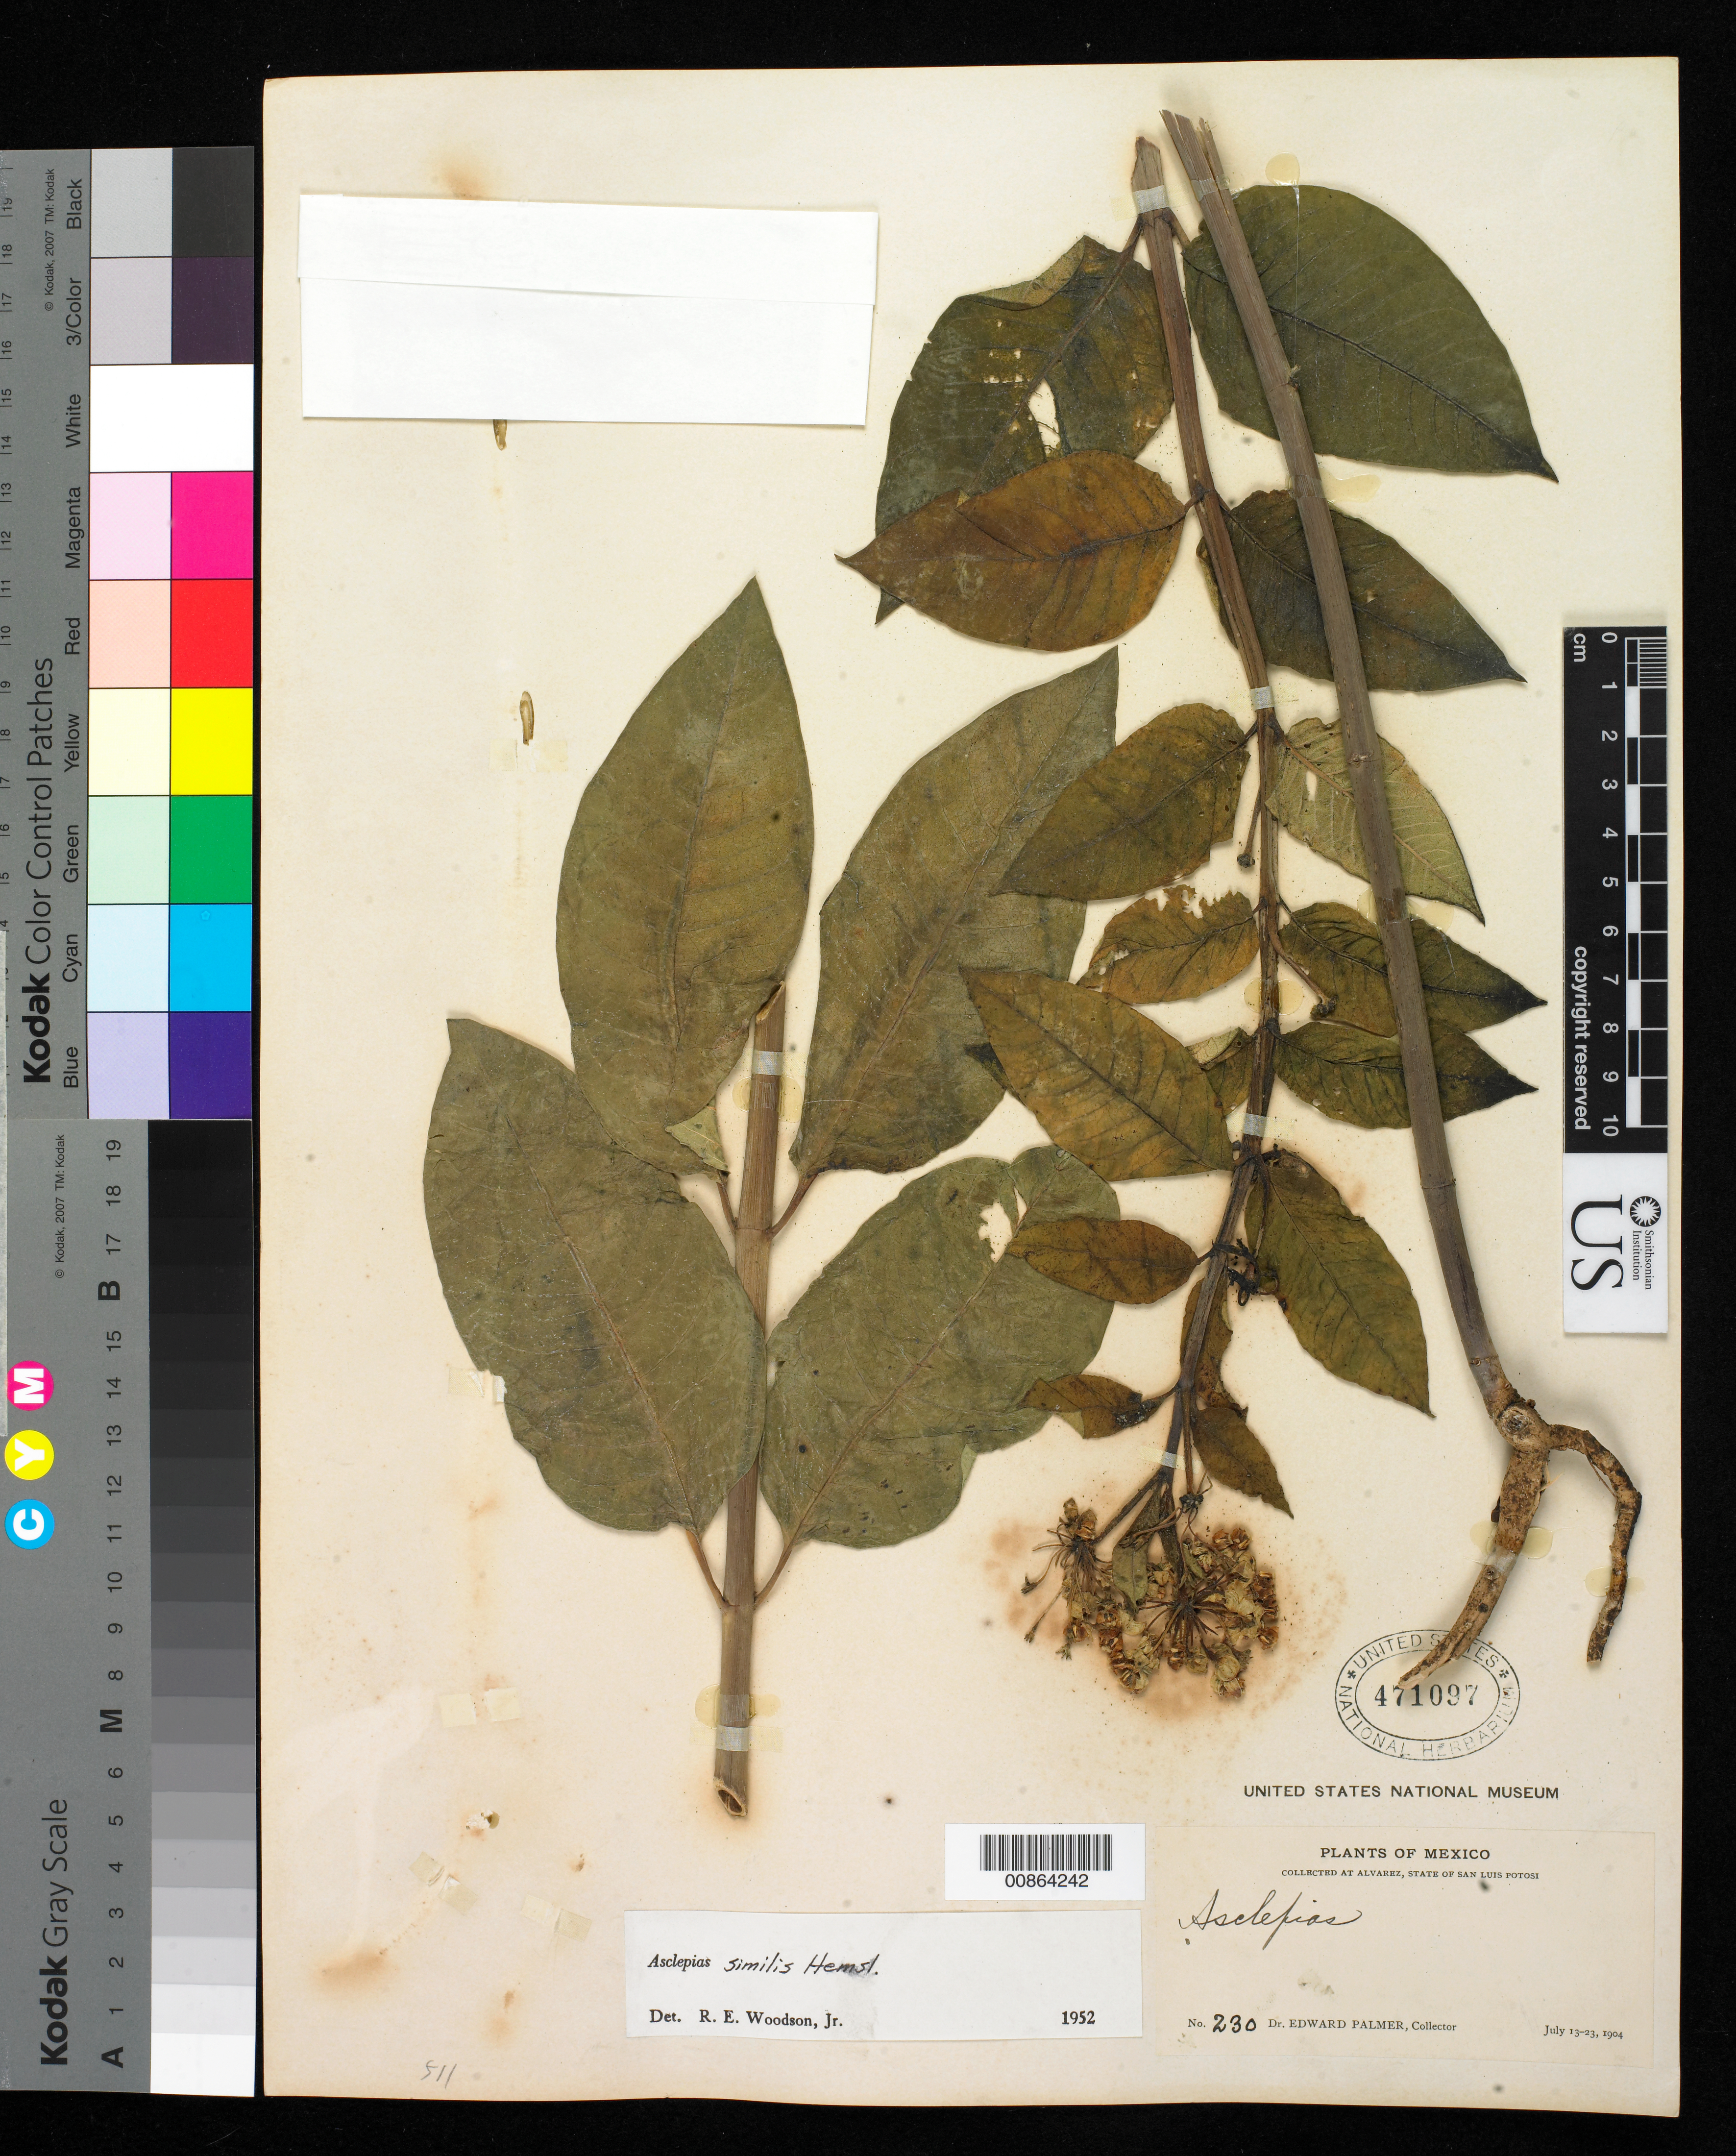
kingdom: Plantae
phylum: Tracheophyta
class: Magnoliopsida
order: Gentianales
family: Apocynaceae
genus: Asclepias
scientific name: Asclepias similis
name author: Hemsl.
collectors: E. Palmer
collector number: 230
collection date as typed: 13 Jul 1904 to 23 Jul 1904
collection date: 1904-07-13/1904-07-23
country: Mexico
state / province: San Luis Potosí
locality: Alvarez, San Luis Potosí.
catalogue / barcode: US 471097